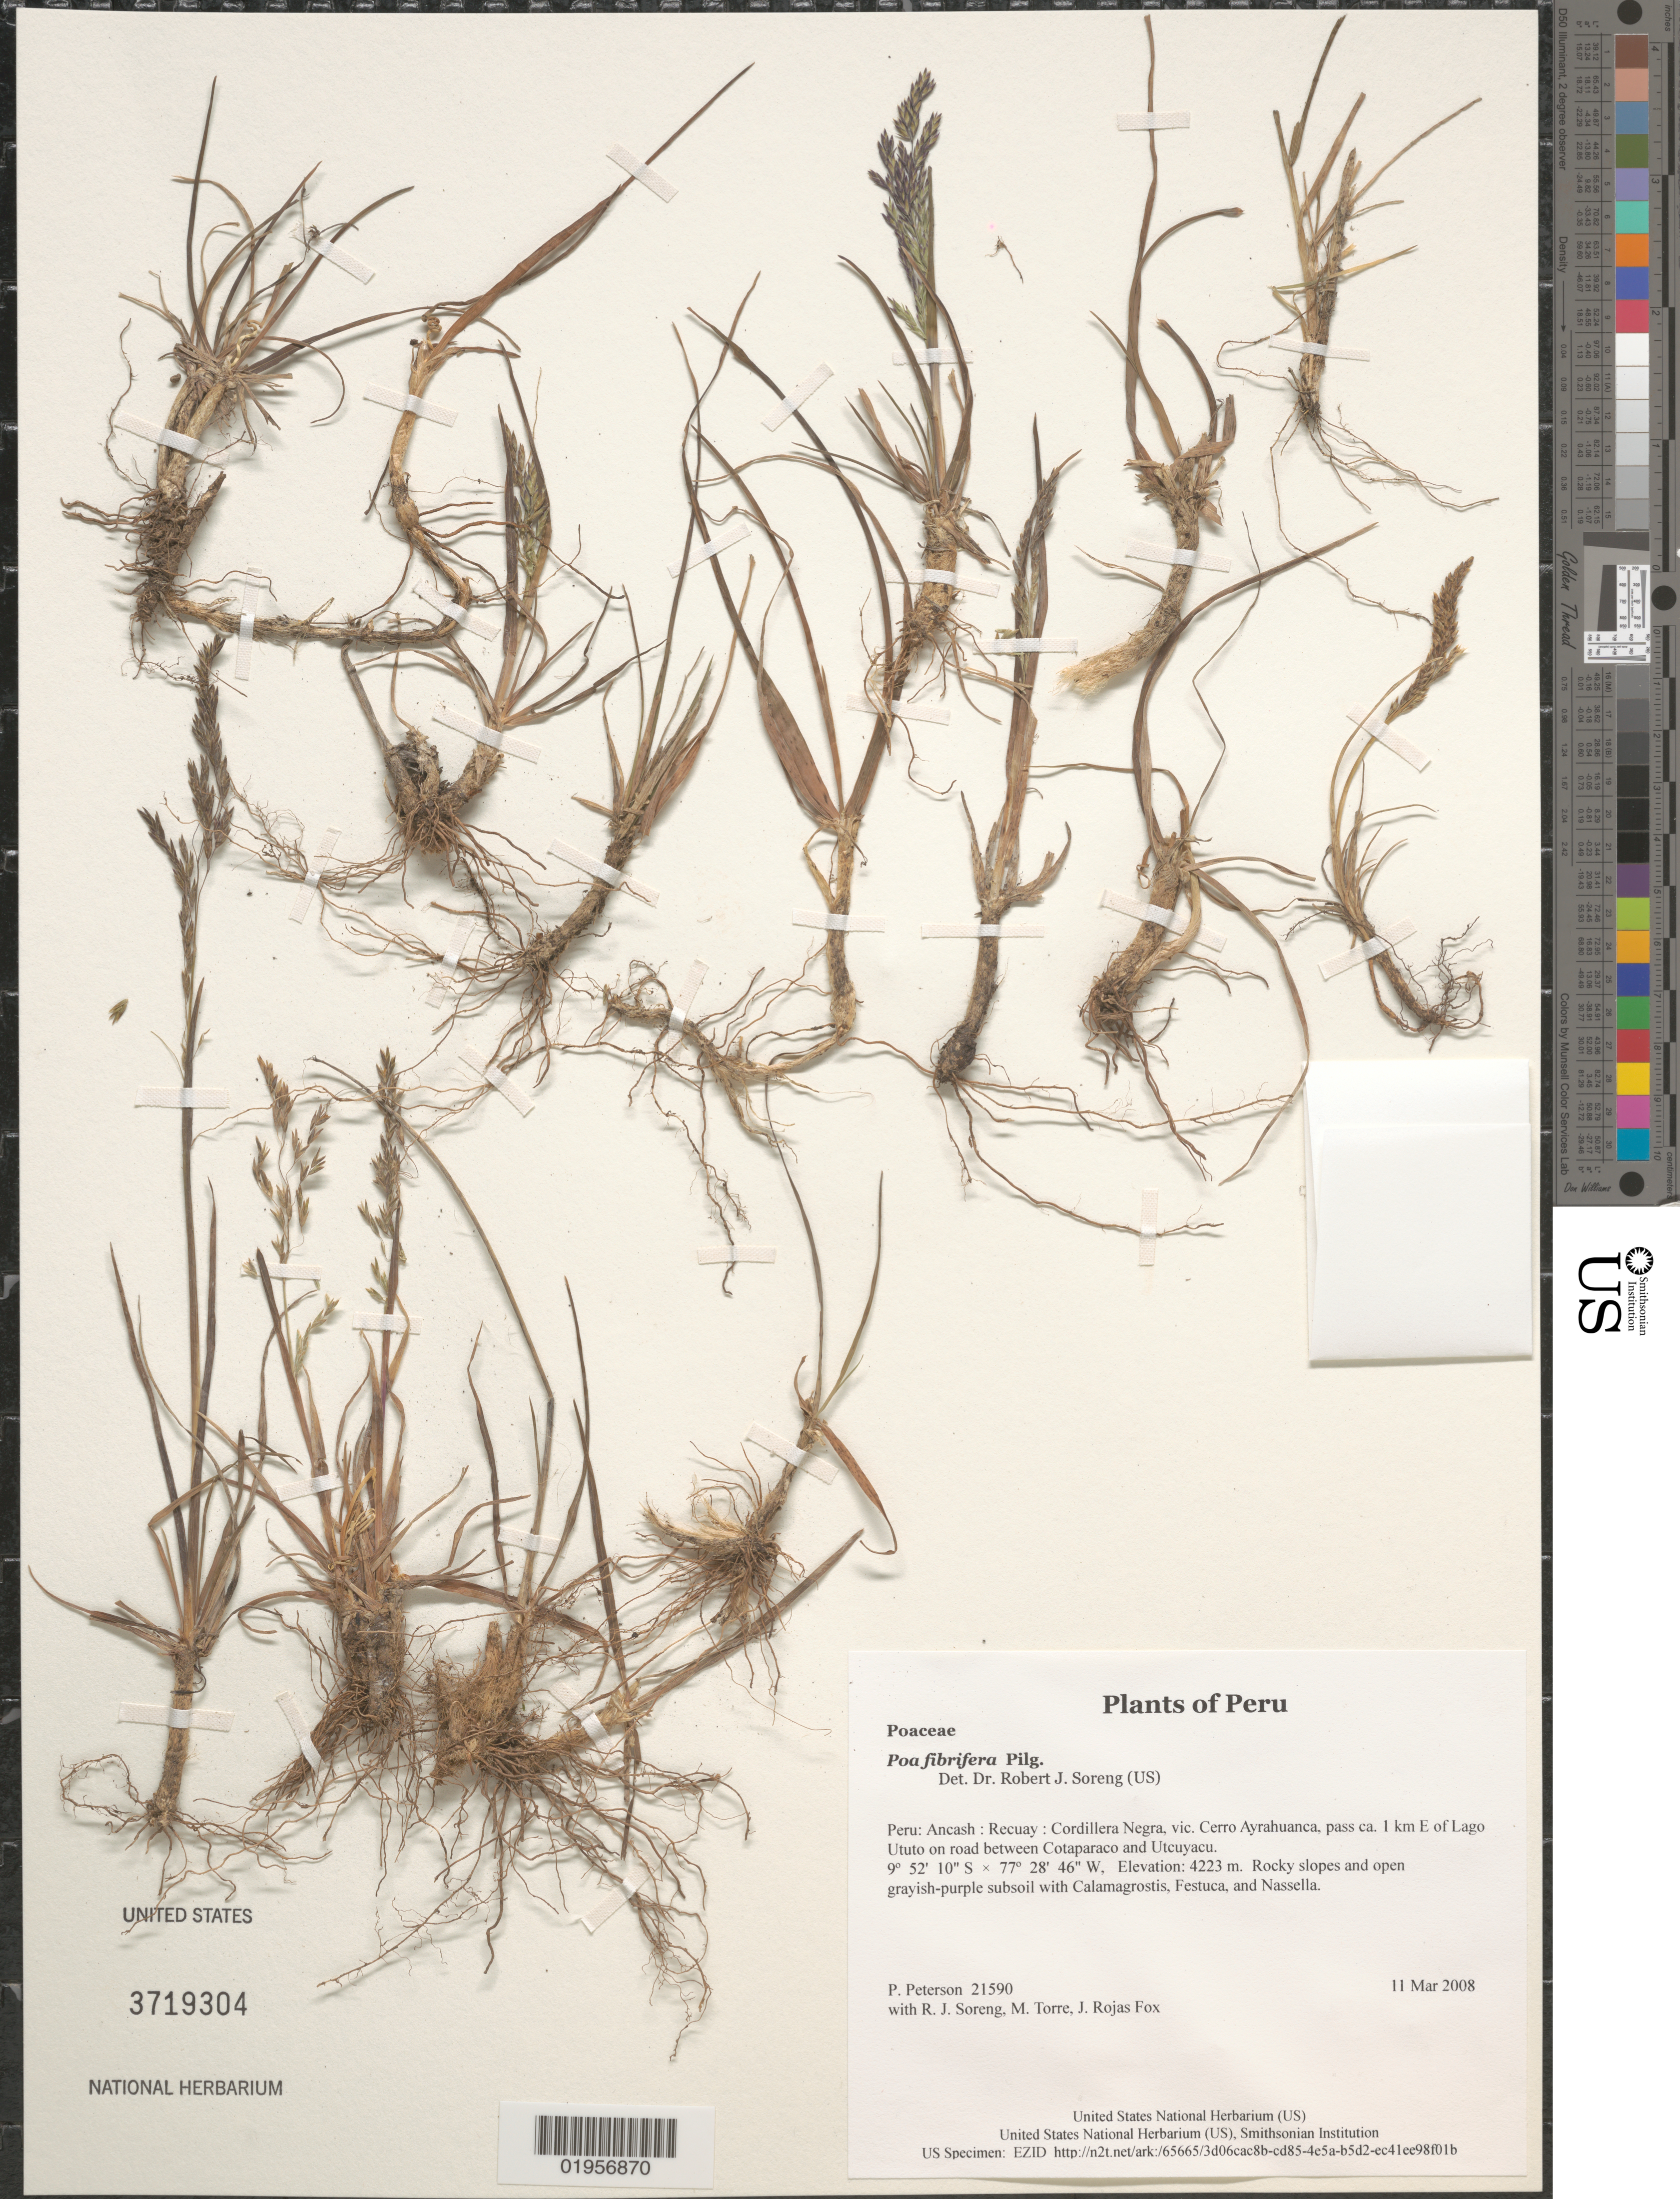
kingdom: Plantae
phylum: Tracheophyta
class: Liliopsida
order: Poales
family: Poaceae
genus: Poa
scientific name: Poa fibrifera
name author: Pilg.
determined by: Soreng, Robert J., Research Associate (BOT), Smithsonian Institution - National Museum of Natural History (UNITED STATES)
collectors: P. M. Peterson, R. J. Soreng, M. Torre & J. Rojas Fox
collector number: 21590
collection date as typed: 11 Mar 2008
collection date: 2008-03-11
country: Peru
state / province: Ancash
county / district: Recuay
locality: Cordillera Negra, vic. Cerro Ayrahuanca, pass ca. 1 km E of Lago Ututo on road between Cotaparaco and Utcuyacu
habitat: Rocky slopes and open grayish-purple subsoil with Calamagrostis, Festuca, and Nassella.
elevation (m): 4223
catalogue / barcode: US 3719304